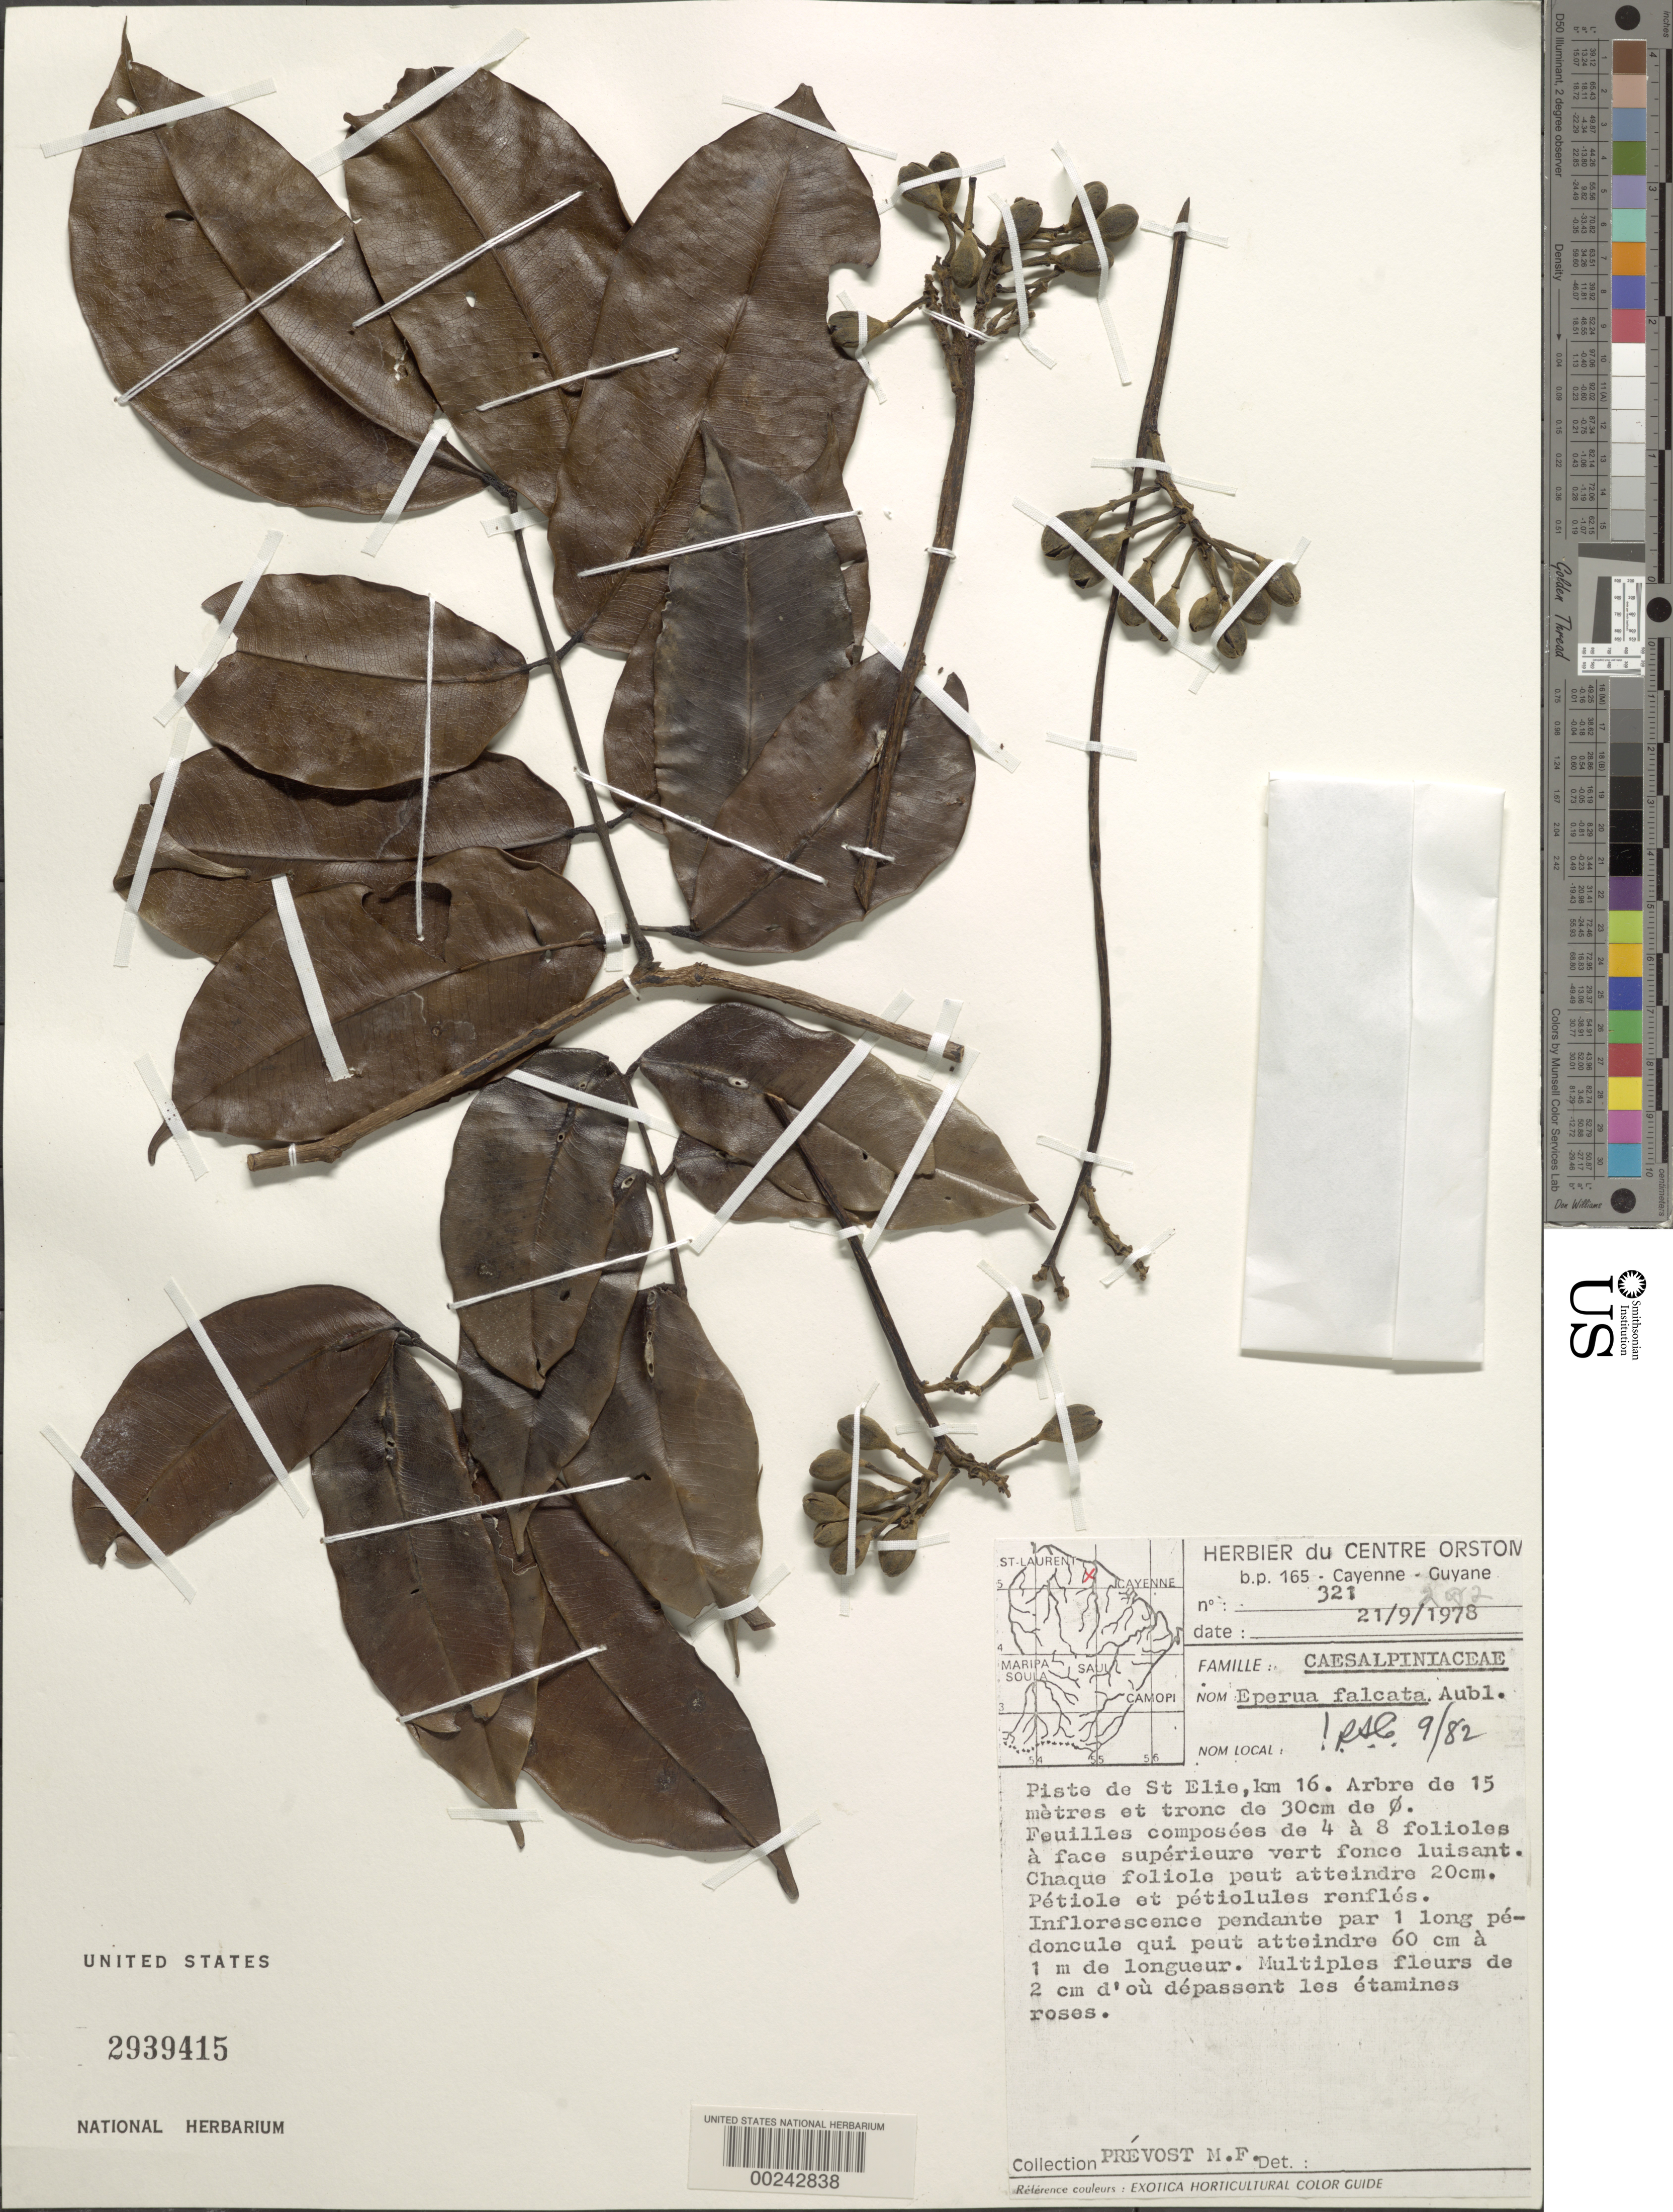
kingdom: Plantae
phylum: Tracheophyta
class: Magnoliopsida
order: Fabales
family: Fabaceae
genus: Eperua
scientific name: Eperua falcata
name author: Aubl.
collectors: M.-F. Prévost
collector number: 321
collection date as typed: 21 Sep 1978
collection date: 1978-09-21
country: French Guiana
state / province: Cayenne / Saint-Laurent-du-Maroni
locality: Piste de st. elie, km 16. [in former inini arrondissement.]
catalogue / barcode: US 2939415